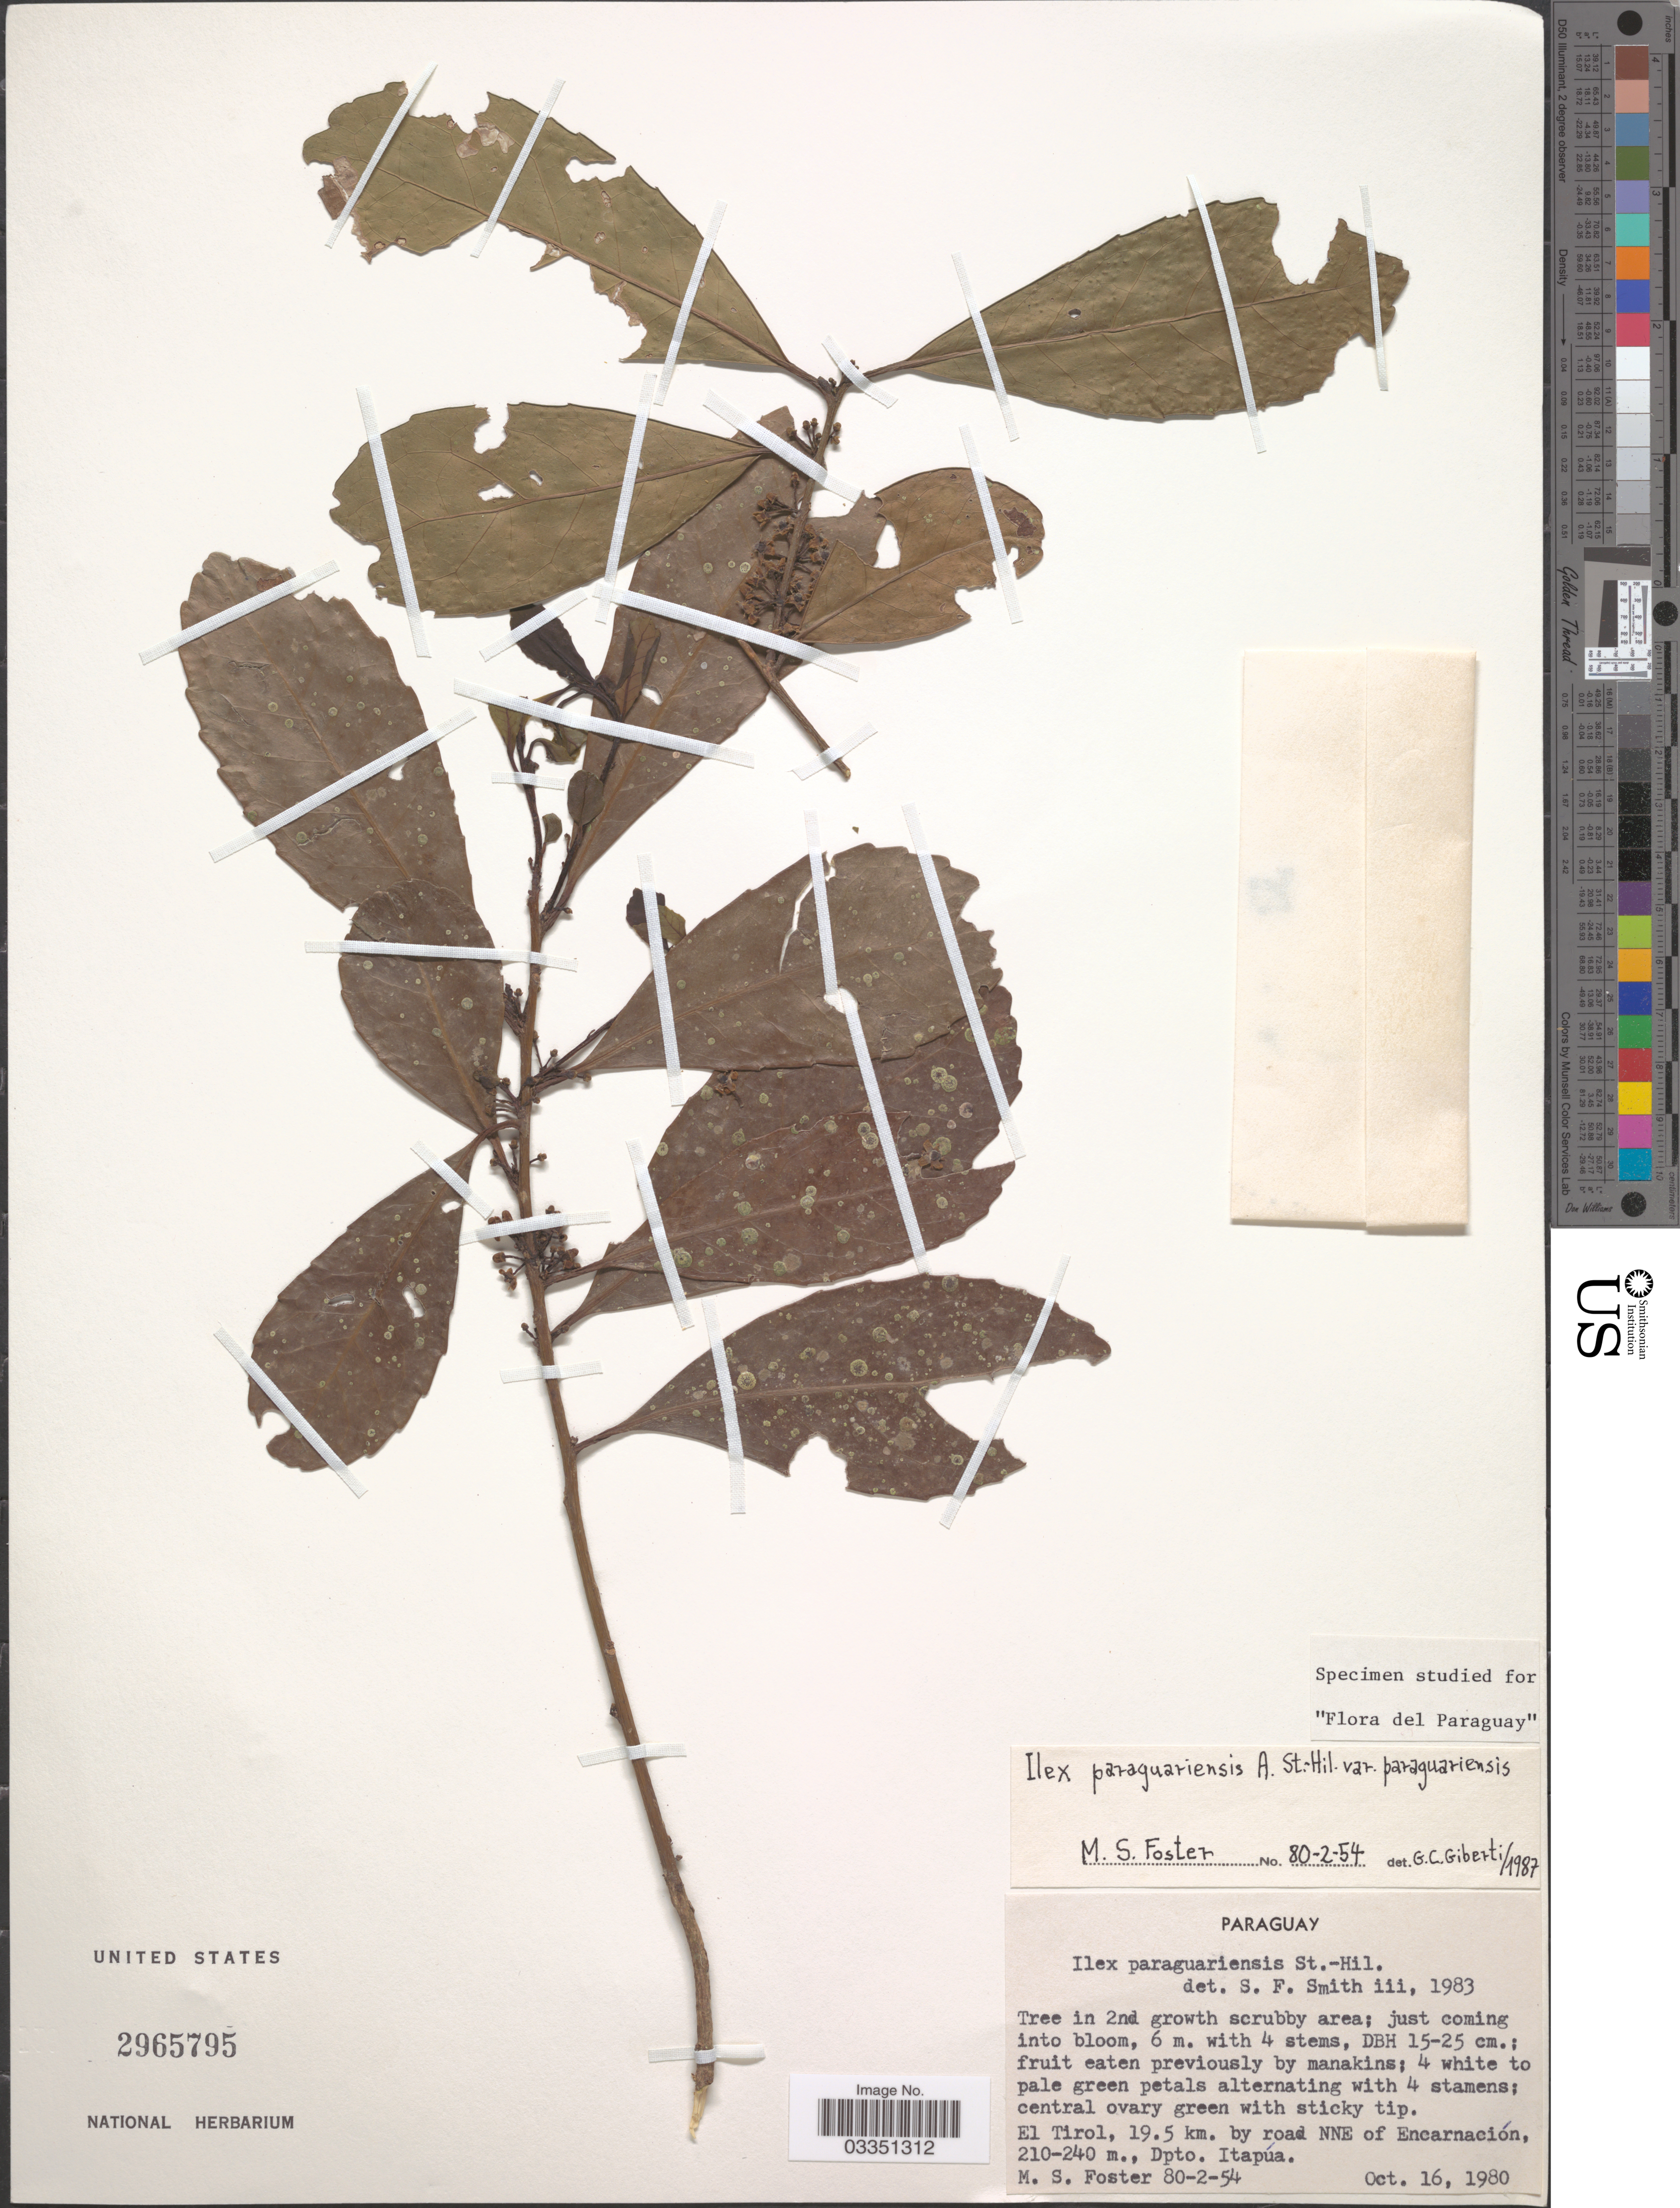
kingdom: Plantae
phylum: Tracheophyta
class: Magnoliopsida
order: Aquifoliales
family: Aquifoliaceae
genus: Ilex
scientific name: Ilex paraguariensis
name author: A. St.-Hil.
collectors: M. Foster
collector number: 80-2-54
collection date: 1980-10-16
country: Paraguay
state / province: Itapua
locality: El Tirol, 19.5 km. by road NNE of Encarnación. Dpto. Itapúa.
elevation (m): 210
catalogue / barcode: US 2965795